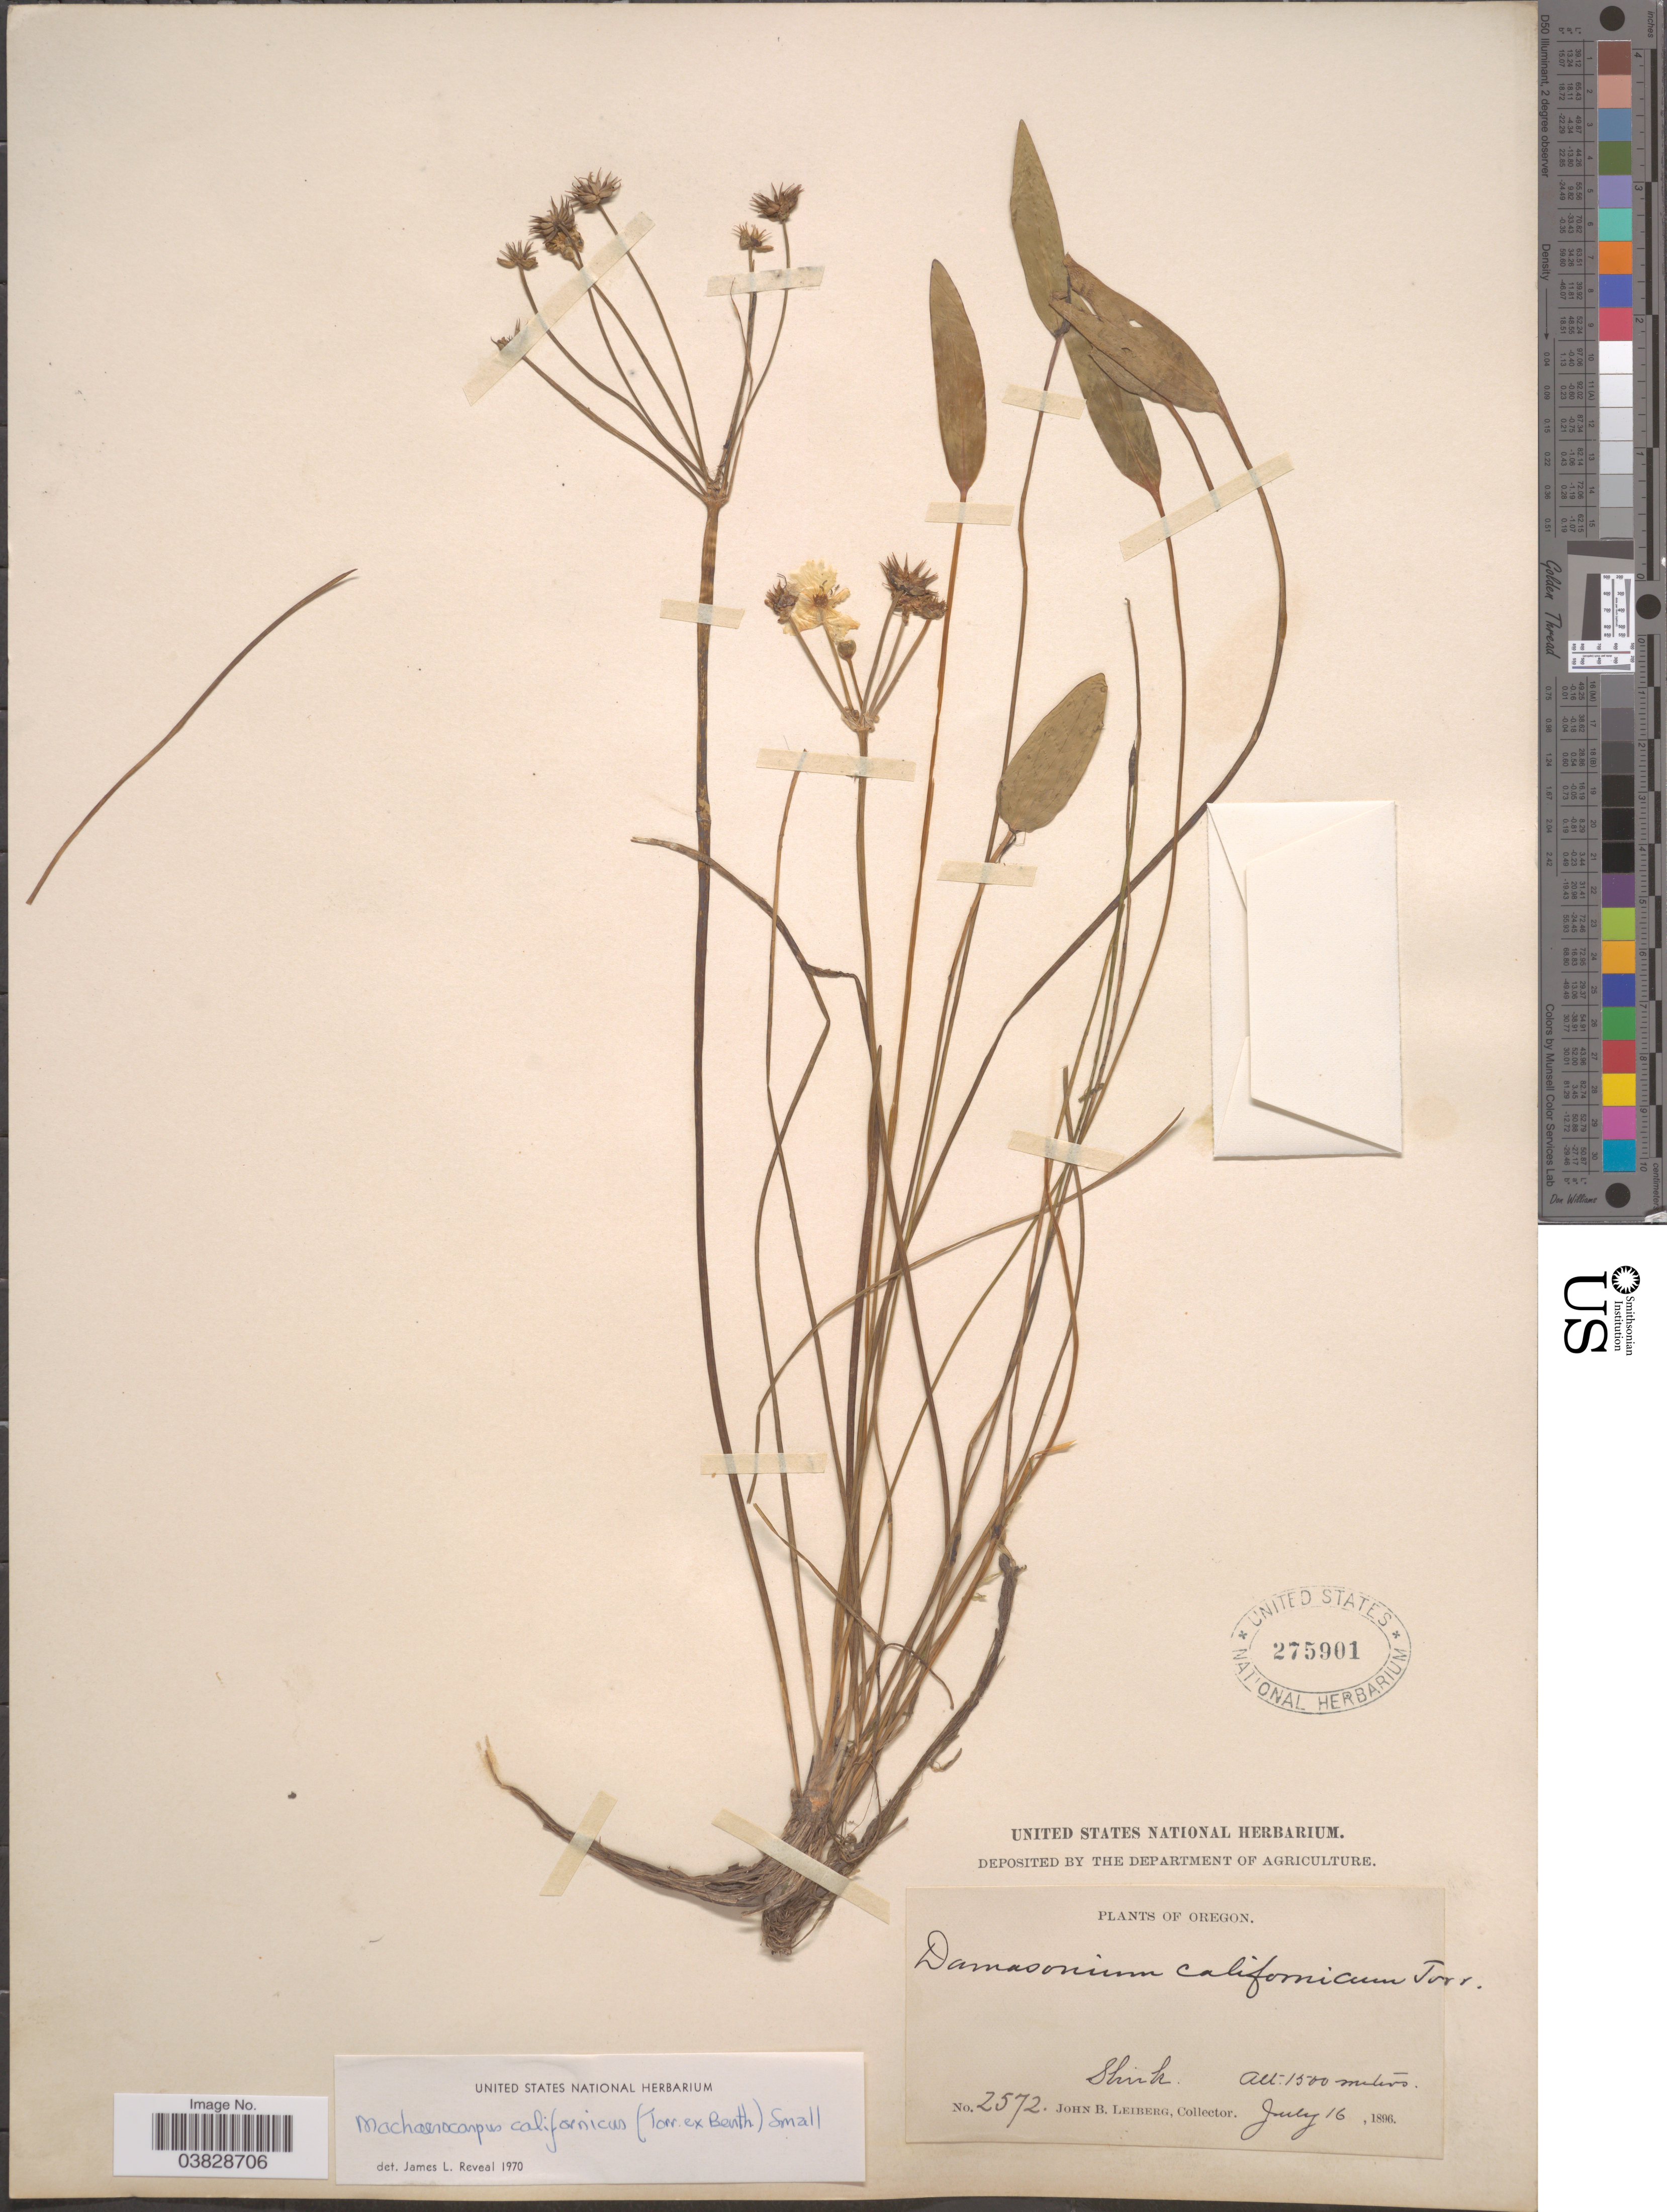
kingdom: Plantae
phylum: Tracheophyta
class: Liliopsida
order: Alismatales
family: Alismataceae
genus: Damasonium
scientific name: Damasonium californicum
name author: Torr.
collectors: J. B. Leiberg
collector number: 2572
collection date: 1896-07-16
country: United States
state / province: Oregon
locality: Shirk.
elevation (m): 1500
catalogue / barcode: US 275901